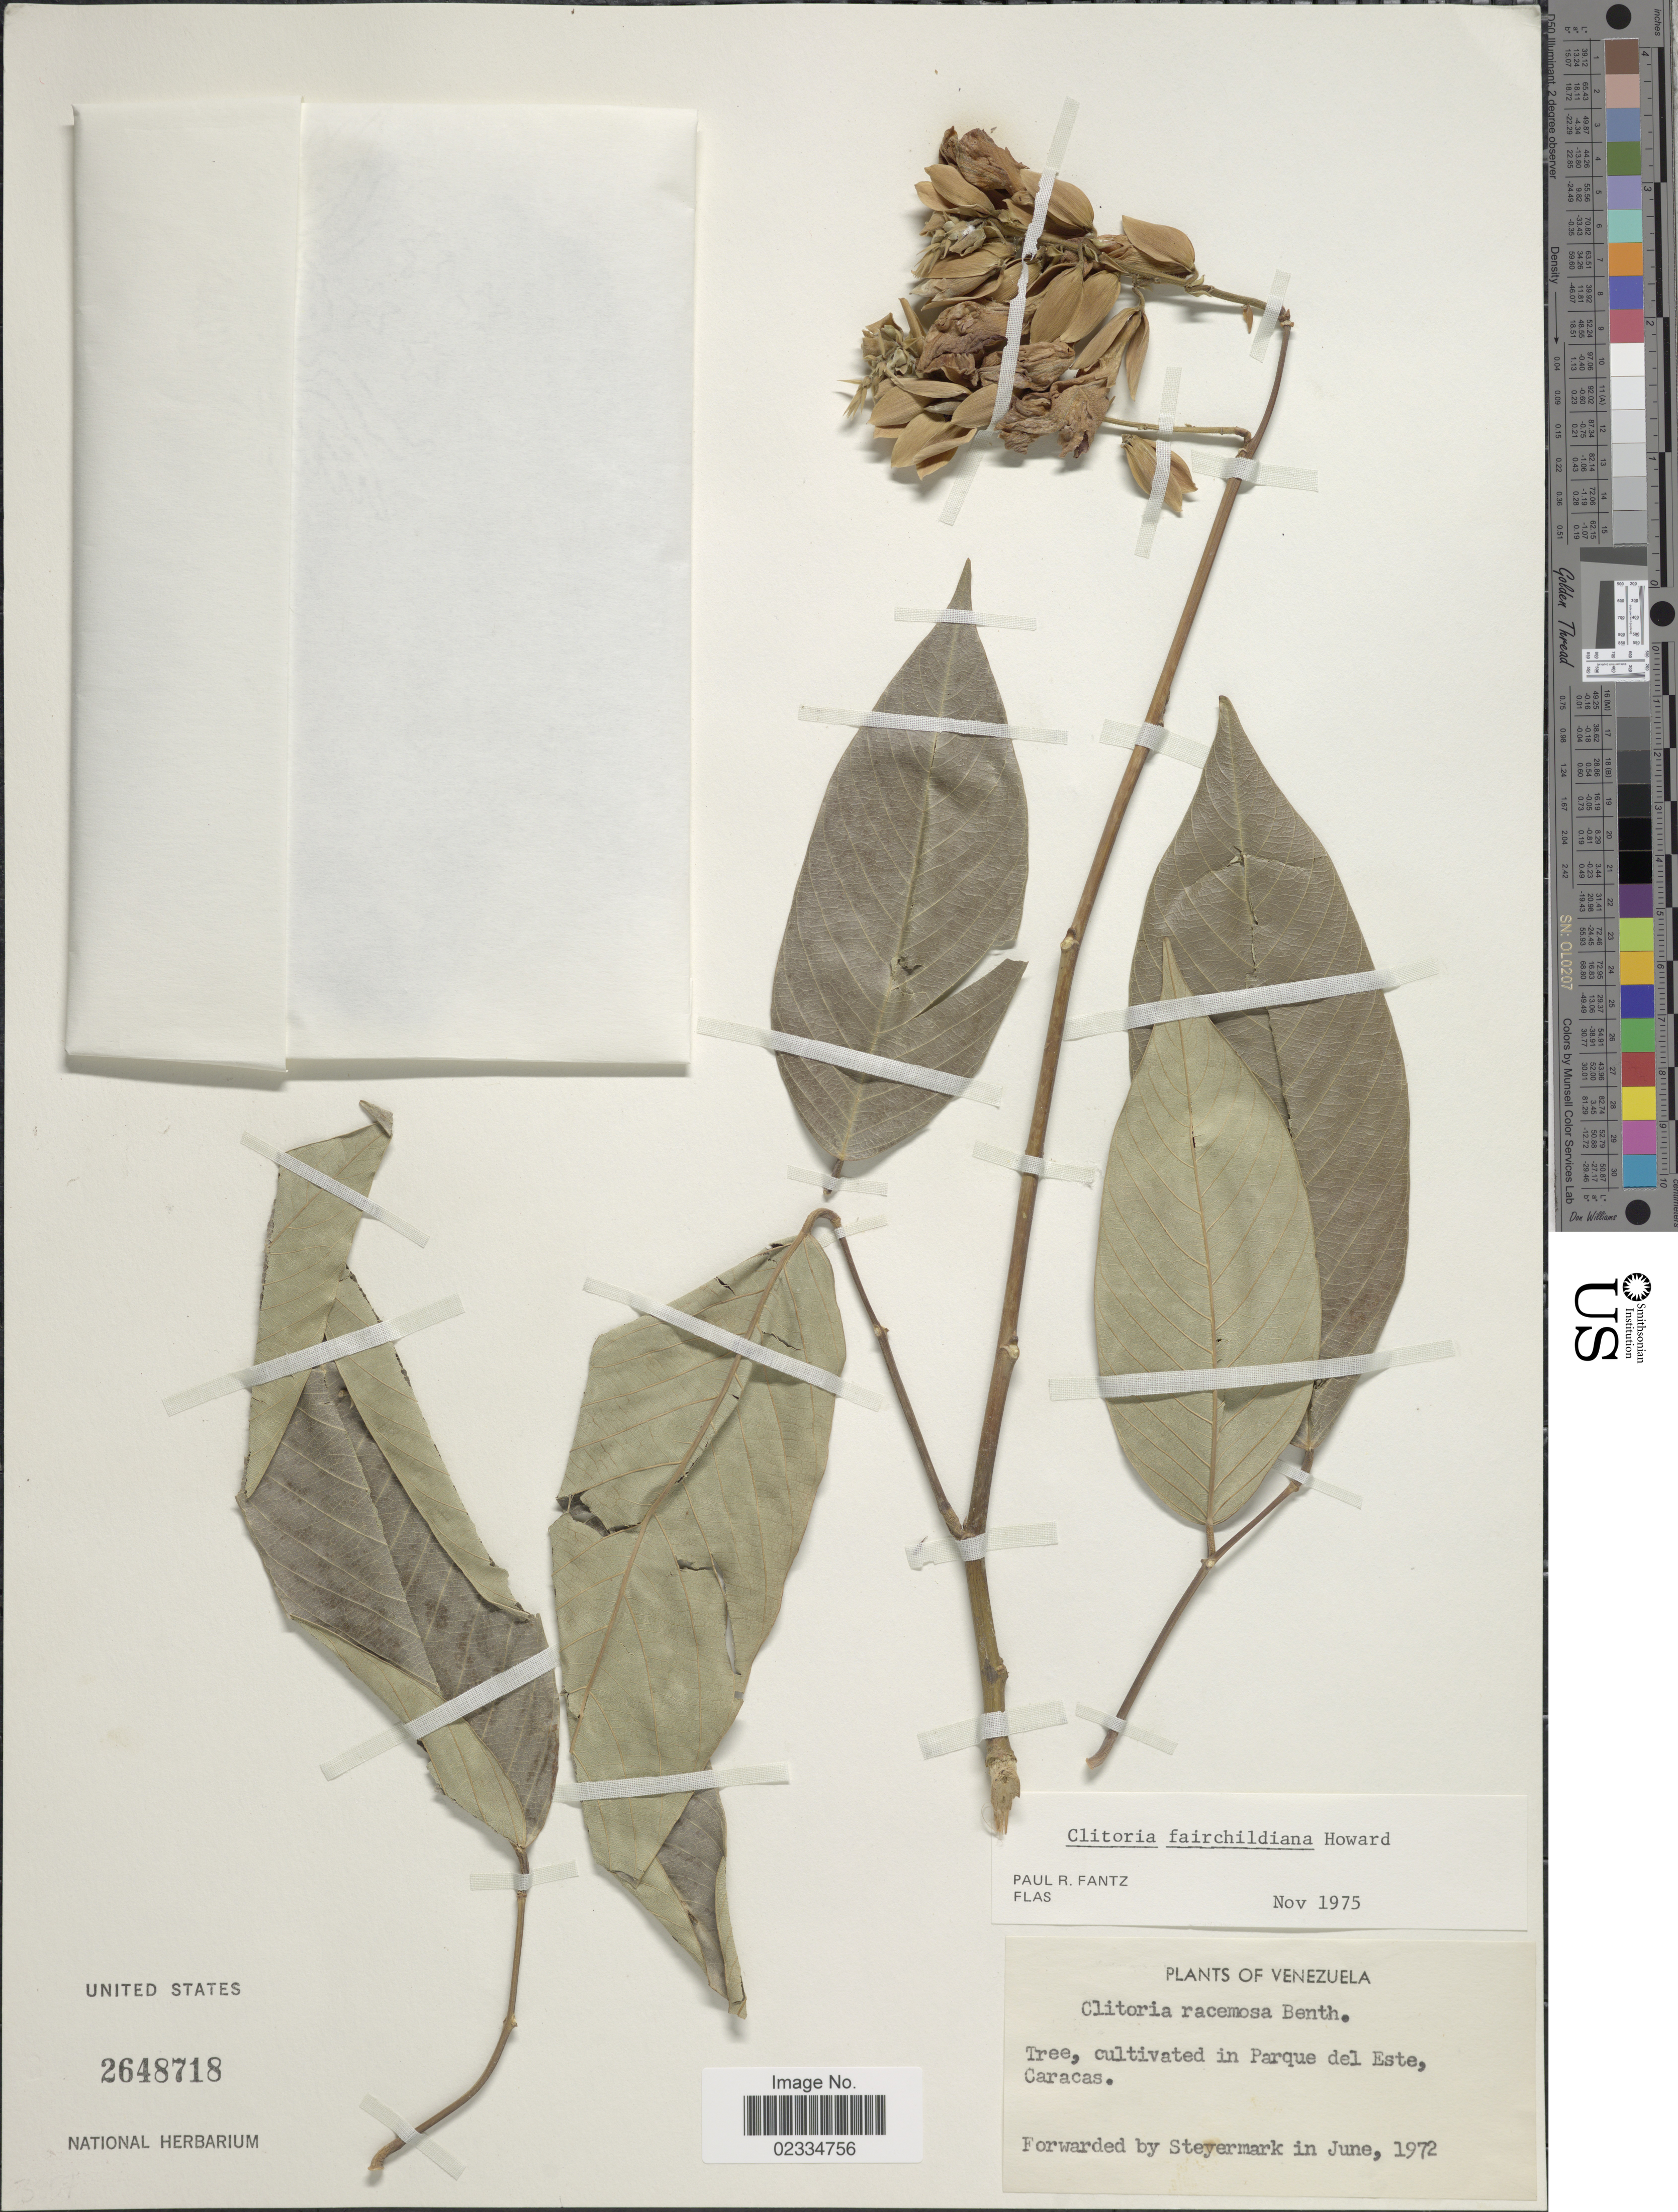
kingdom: Plantae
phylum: Tracheophyta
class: Magnoliopsida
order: Fabales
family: Fabaceae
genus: Clitoria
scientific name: Clitoria fairchildiana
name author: R.A. Howard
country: Venezuela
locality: Parque del Este, Caracas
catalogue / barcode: US 2648718